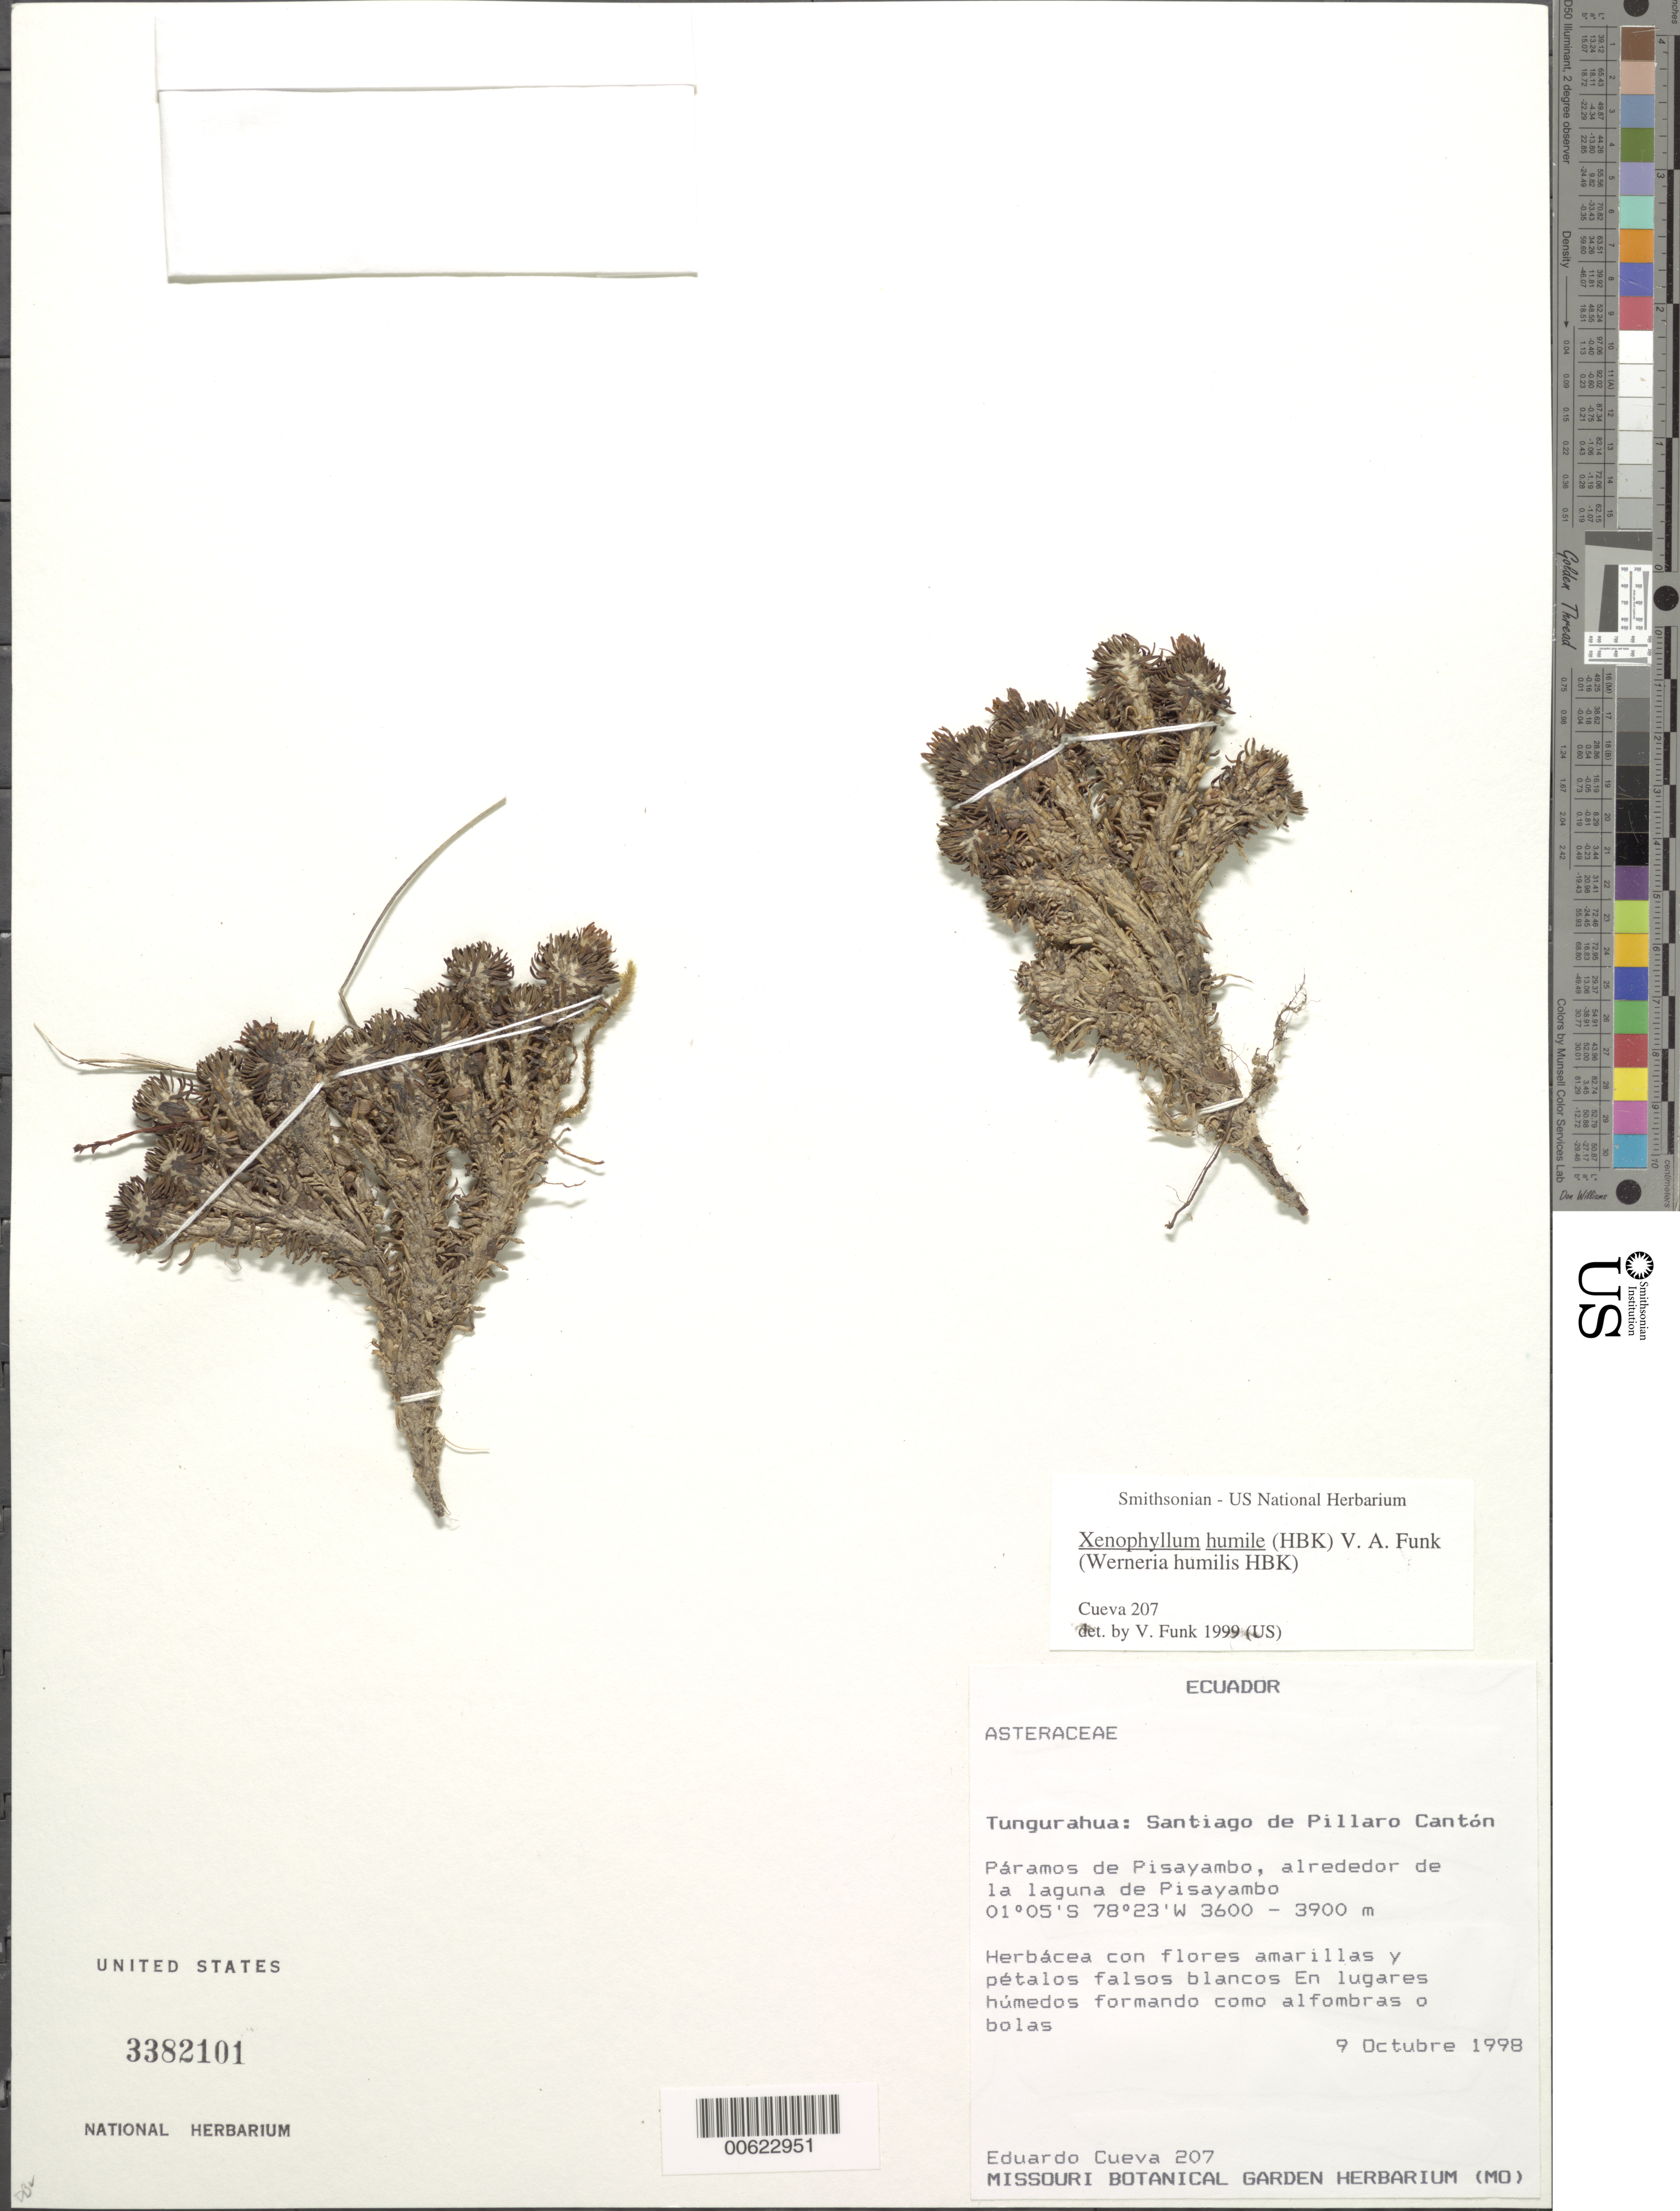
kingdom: Plantae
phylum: Tracheophyta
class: Magnoliopsida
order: Asterales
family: Asteraceae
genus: Xenophyllum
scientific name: Xenophyllum humile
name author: (Kunth) V.A. Funk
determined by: Funk, Vicki A., (BOT), Smithsonian Institution - National Museum of Natural History (UNITED STATES)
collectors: E. Cueva, E. Narváez & S. Orellana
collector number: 207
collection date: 1998-10-09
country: Ecuador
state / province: Tungurahua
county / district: Santiago de Pillaro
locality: Paramos de Pisayambo, alrededor de la leguna de Posayambo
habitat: En lugares humedos formando como alfombras of bolas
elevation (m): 3900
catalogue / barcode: US 3382101